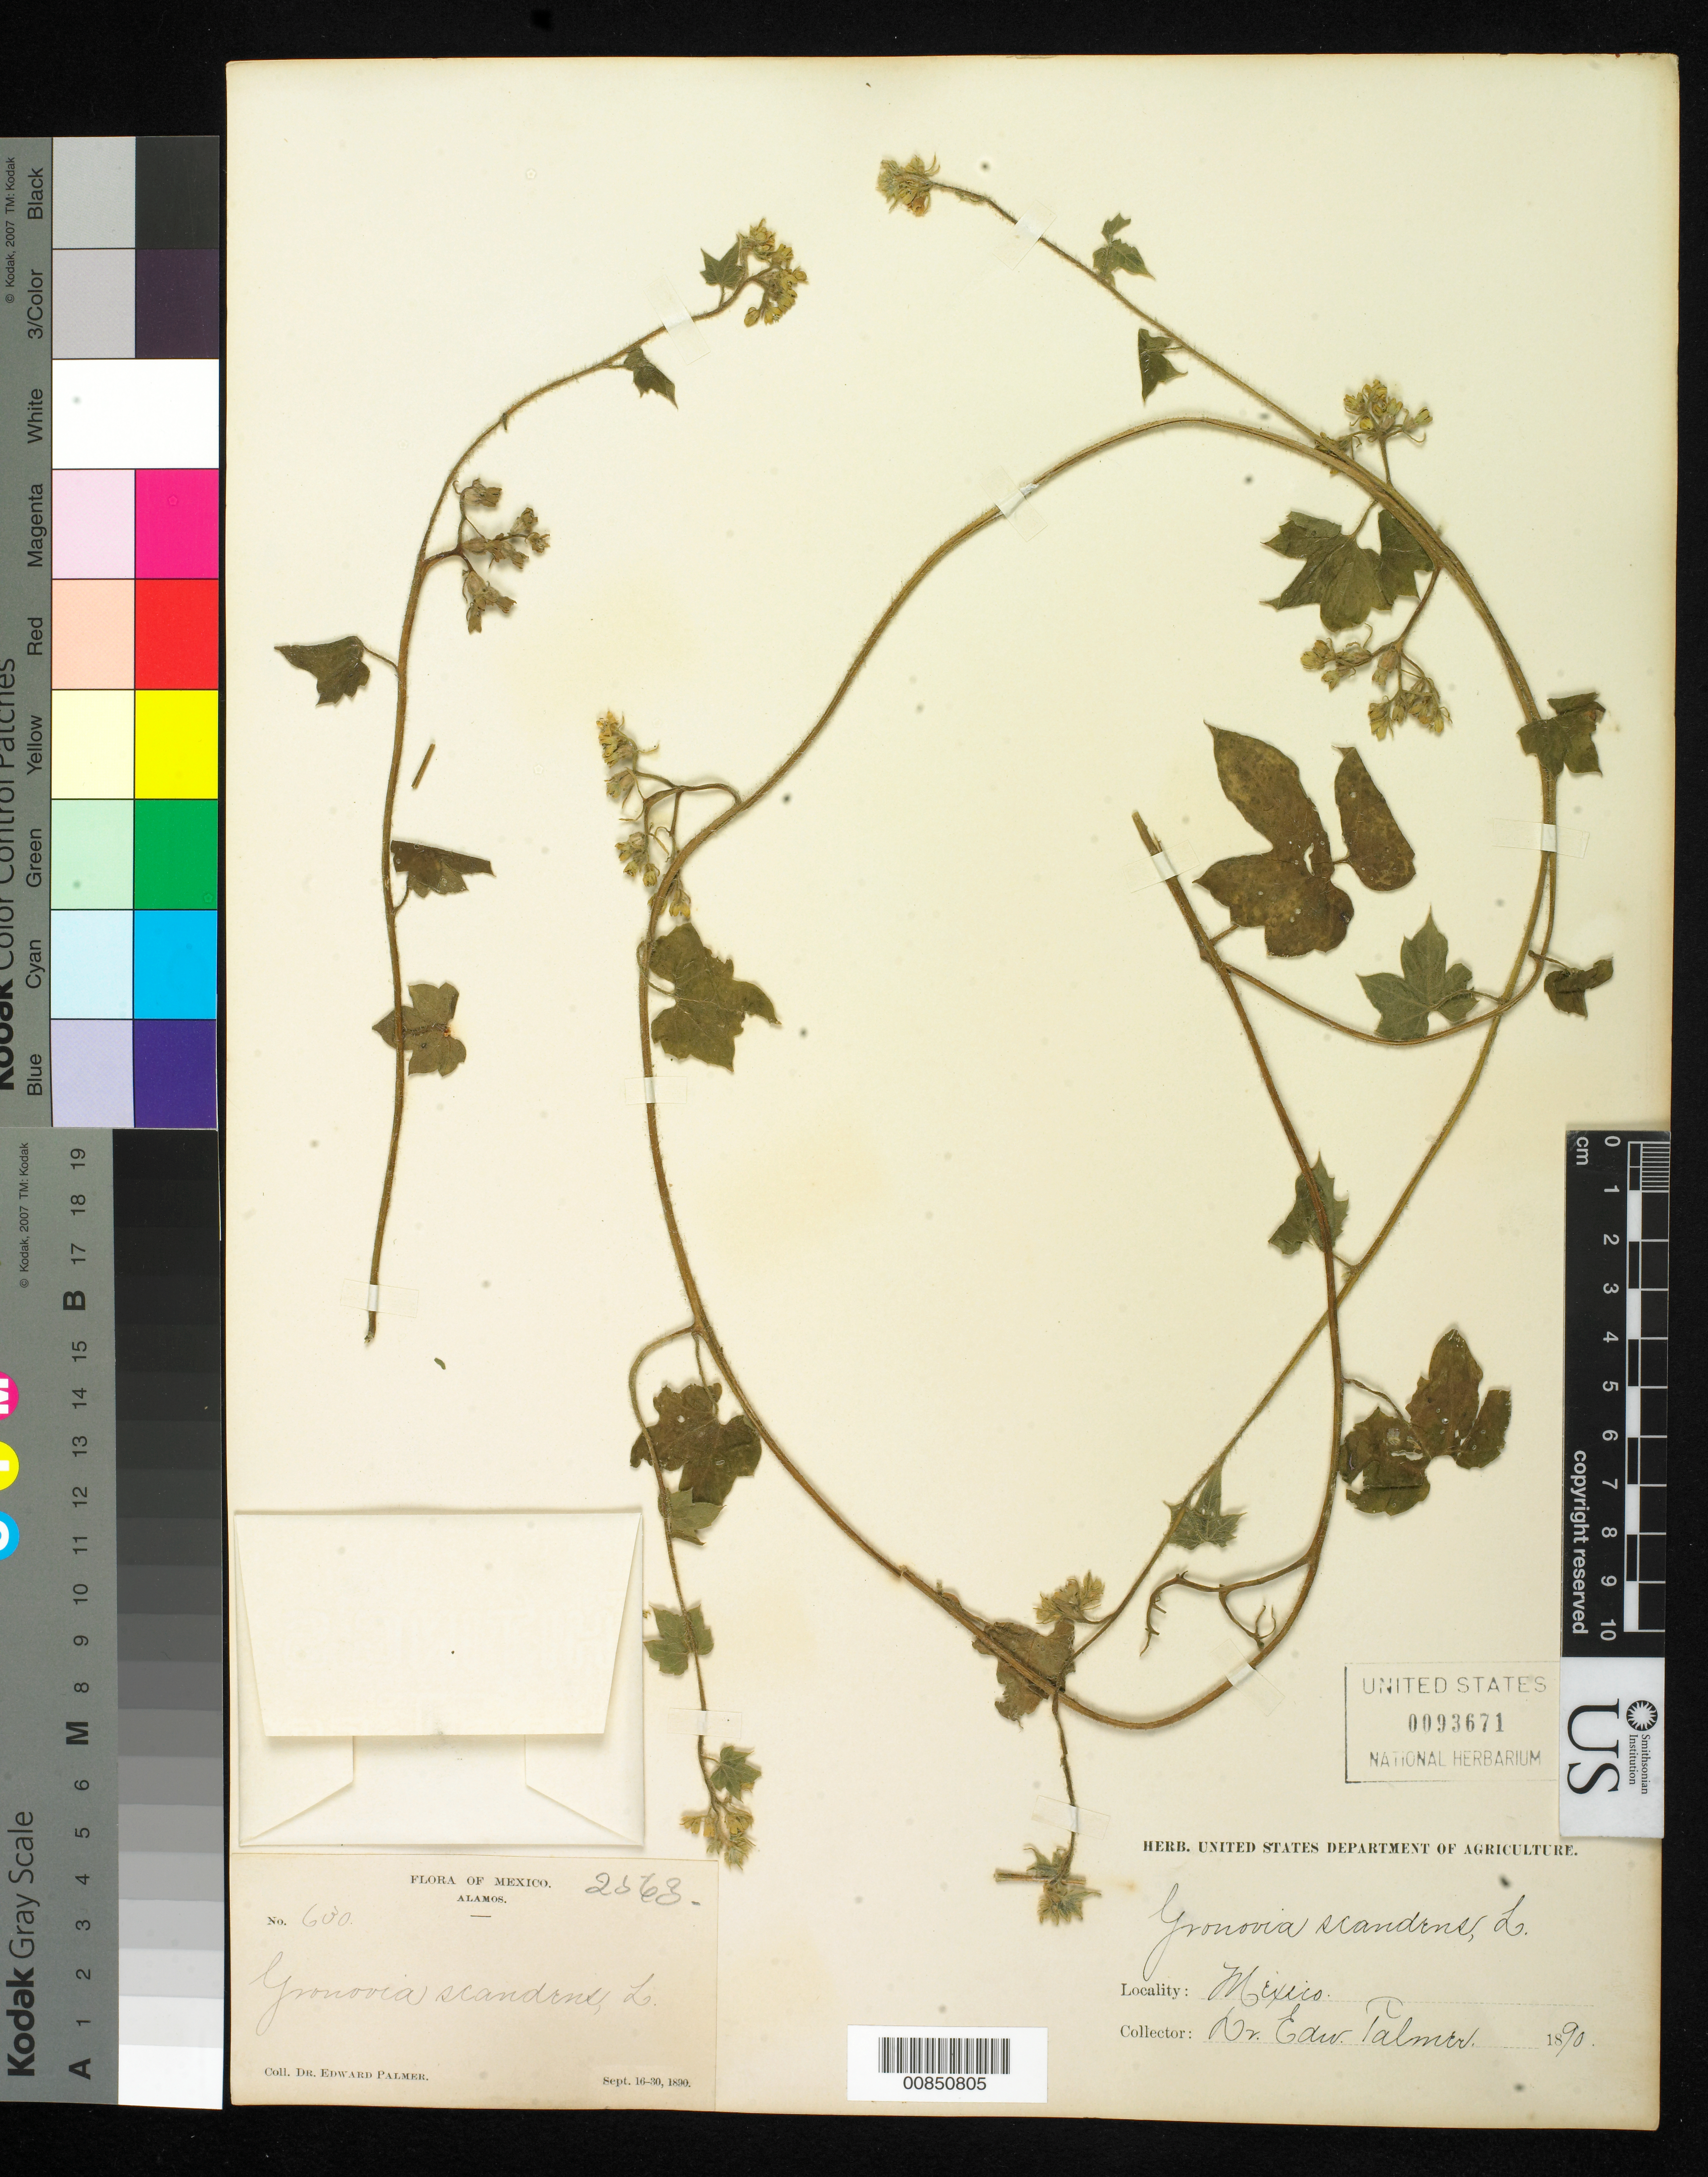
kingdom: Plantae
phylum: Tracheophyta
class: Magnoliopsida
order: Cornales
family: Loasaceae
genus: Gronovia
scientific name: Gronovia scandens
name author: L.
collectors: E. Palmer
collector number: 630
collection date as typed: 16 Sep 1890 to 30 Sep 1890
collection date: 1890-09-16/1890-09-30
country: Mexico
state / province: Sonora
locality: Alamos, Sonora.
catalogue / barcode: US 93671